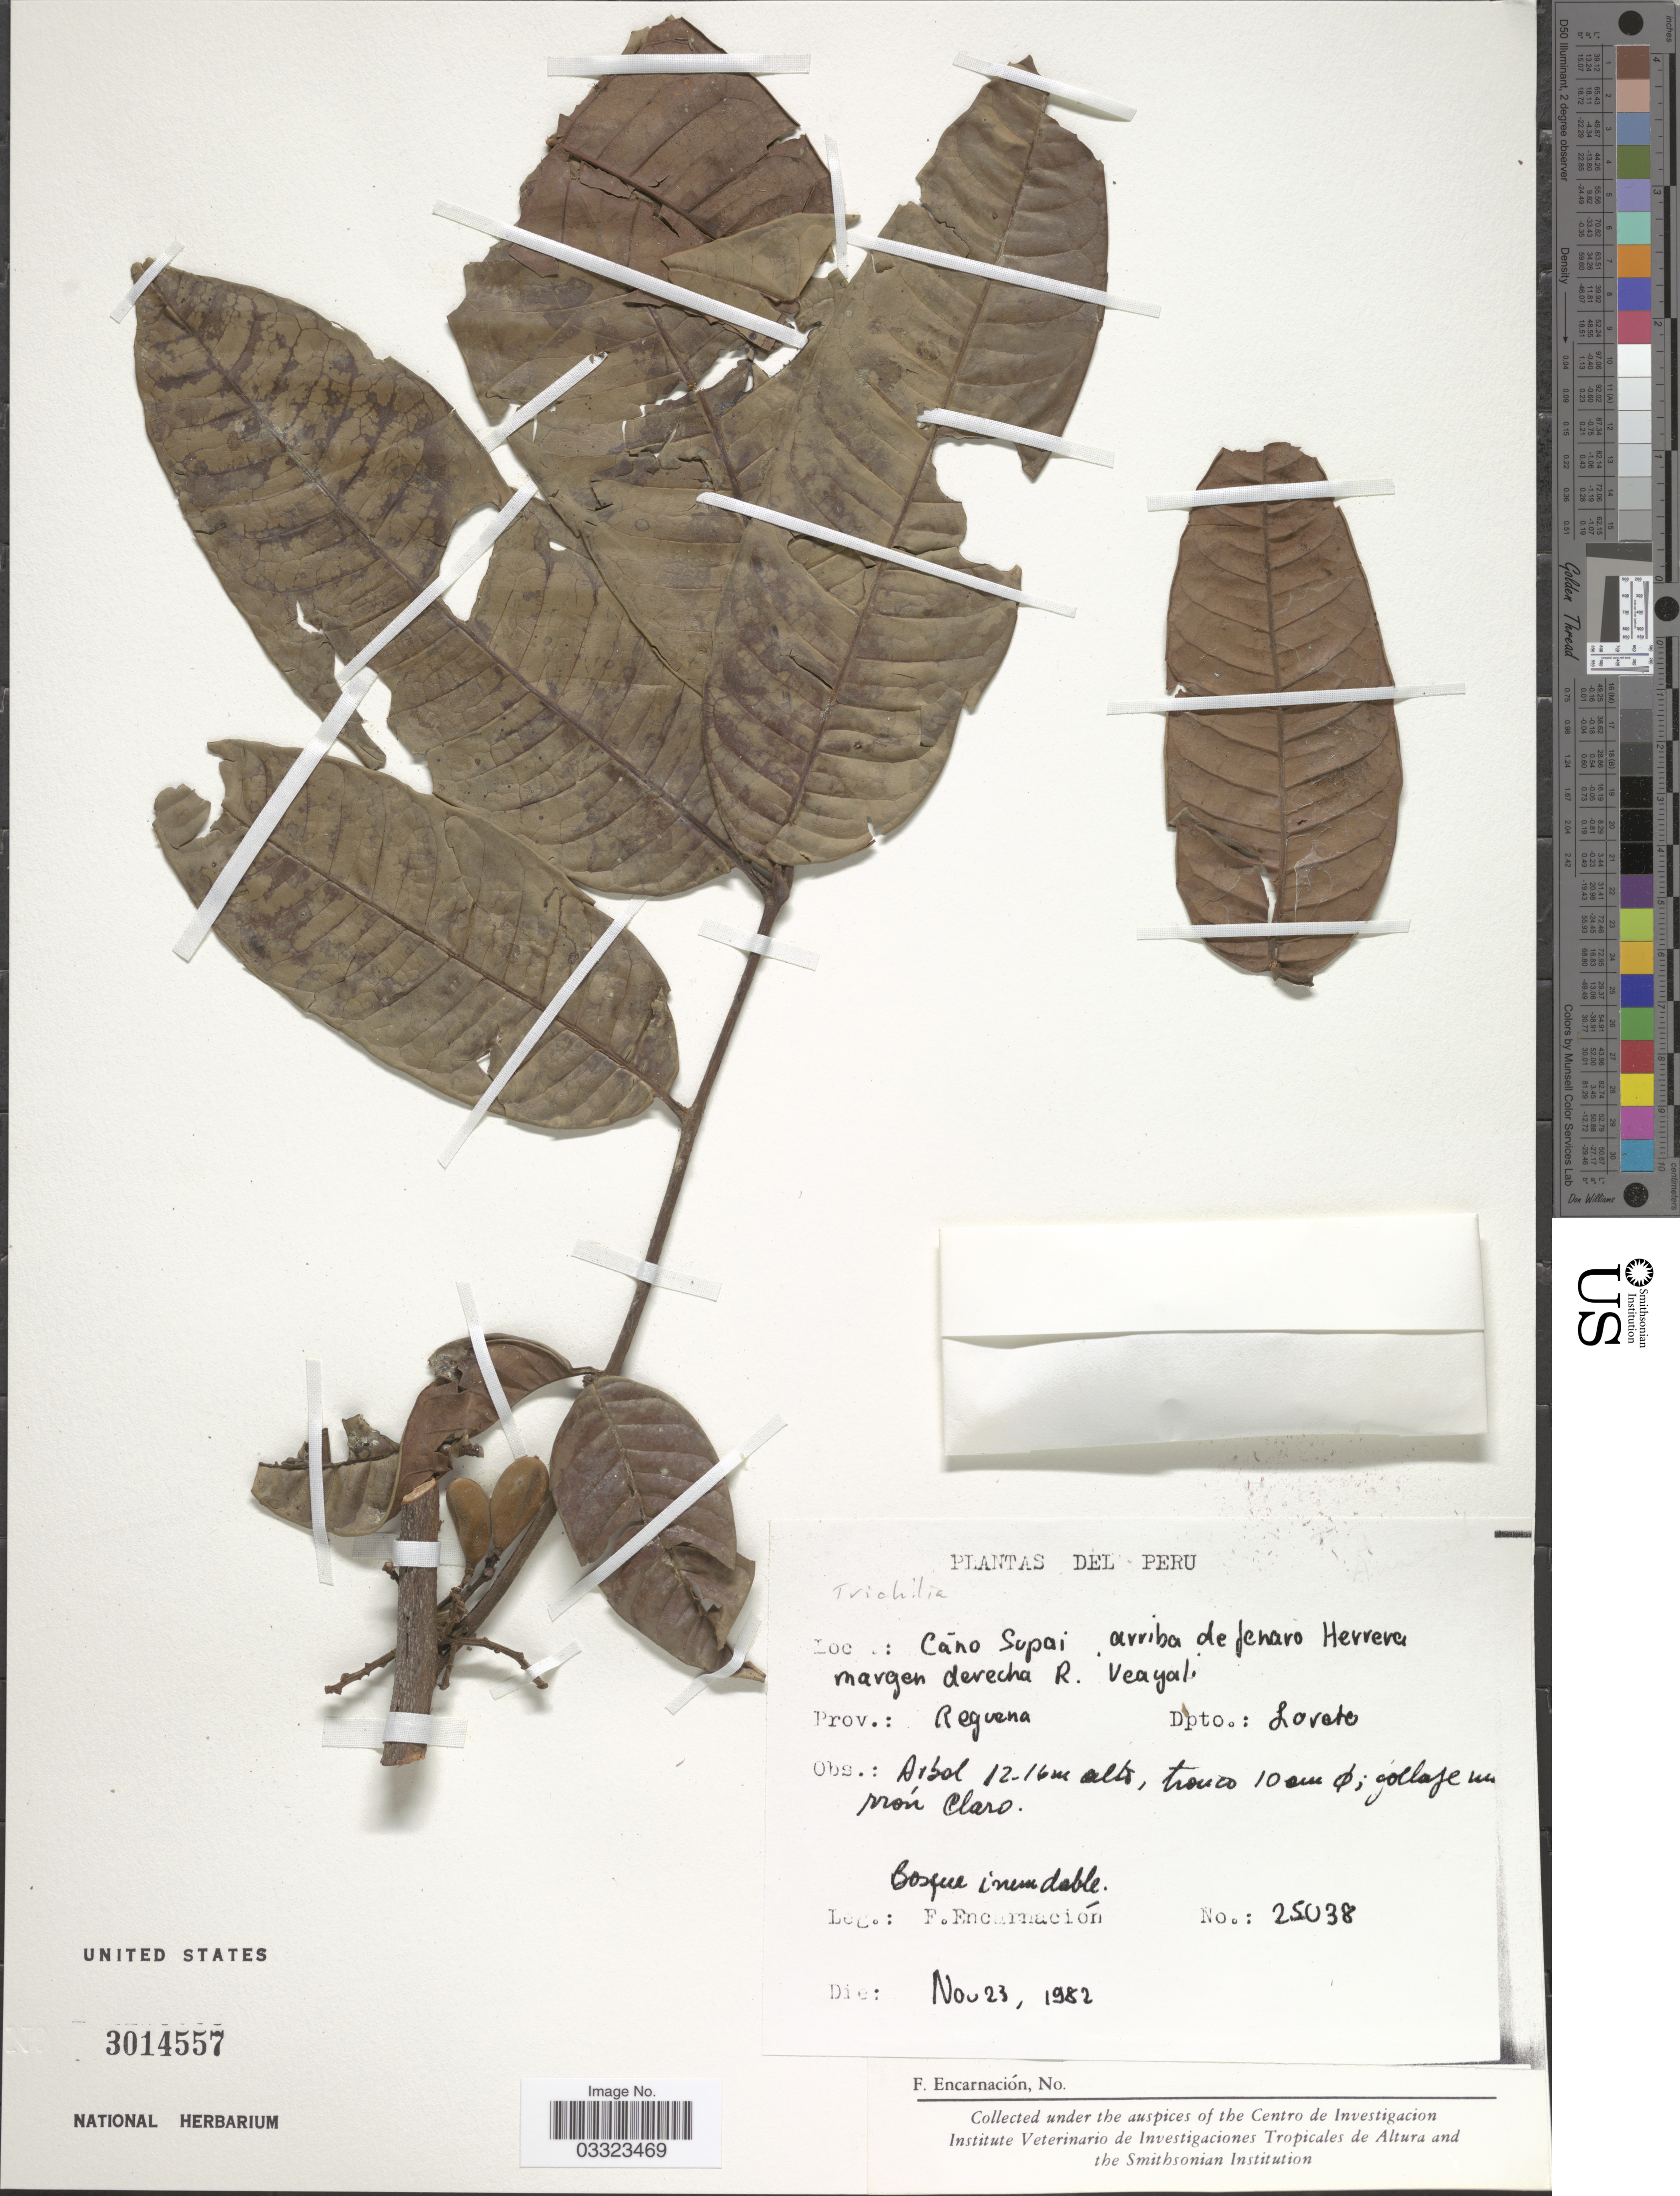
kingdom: Plantae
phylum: Tracheophyta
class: Magnoliopsida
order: Sapindales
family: Meliaceae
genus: Trichilia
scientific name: Trichilia sp.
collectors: F. Encarnación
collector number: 25038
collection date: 1982-11-23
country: Peru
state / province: Loreto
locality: Caño Supai arriba de fenaro Herrera margen derecha R. Ucayali, Prov.: Requena, Dpto.: Loreto.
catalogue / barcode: US 3014557